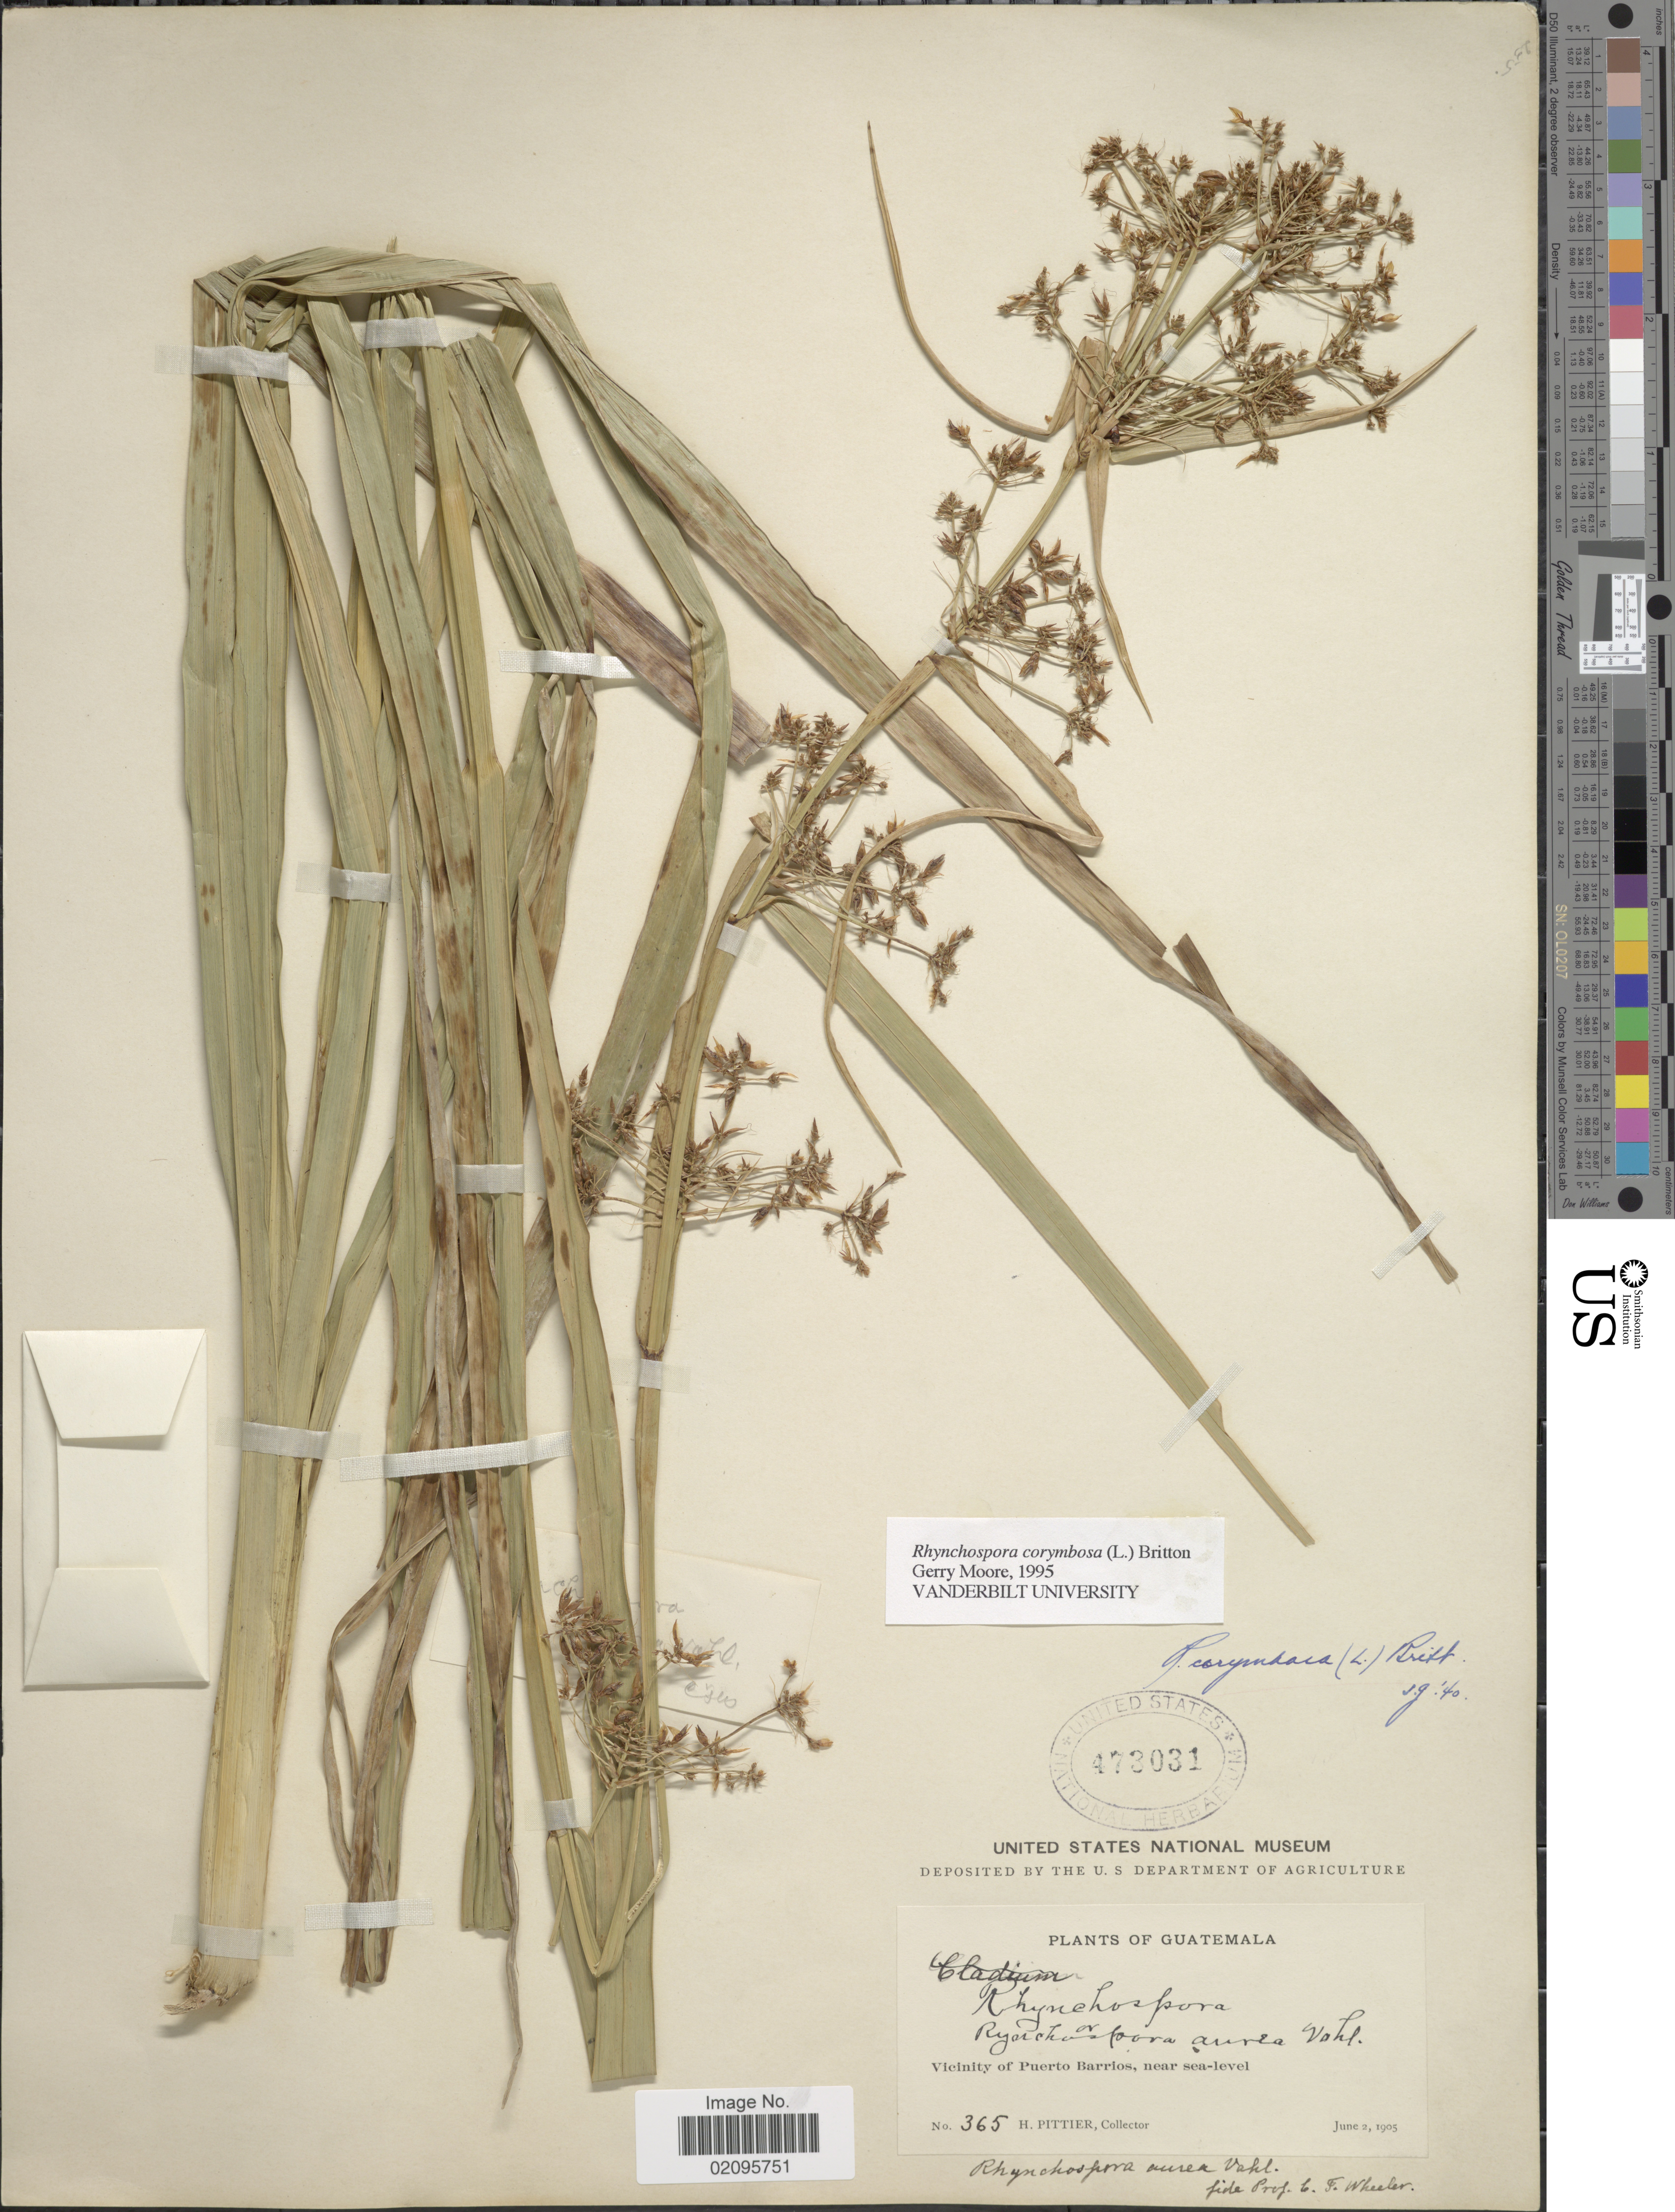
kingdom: Plantae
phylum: Tracheophyta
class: Liliopsida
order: Poales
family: Cyperaceae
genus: Rhynchospora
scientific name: Rhynchospora corymbosa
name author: (L.) Britton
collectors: H. F. Pittier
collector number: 365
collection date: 1905-06-02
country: Guatemala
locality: Vicinity of Puerto Barrios.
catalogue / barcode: US 473031